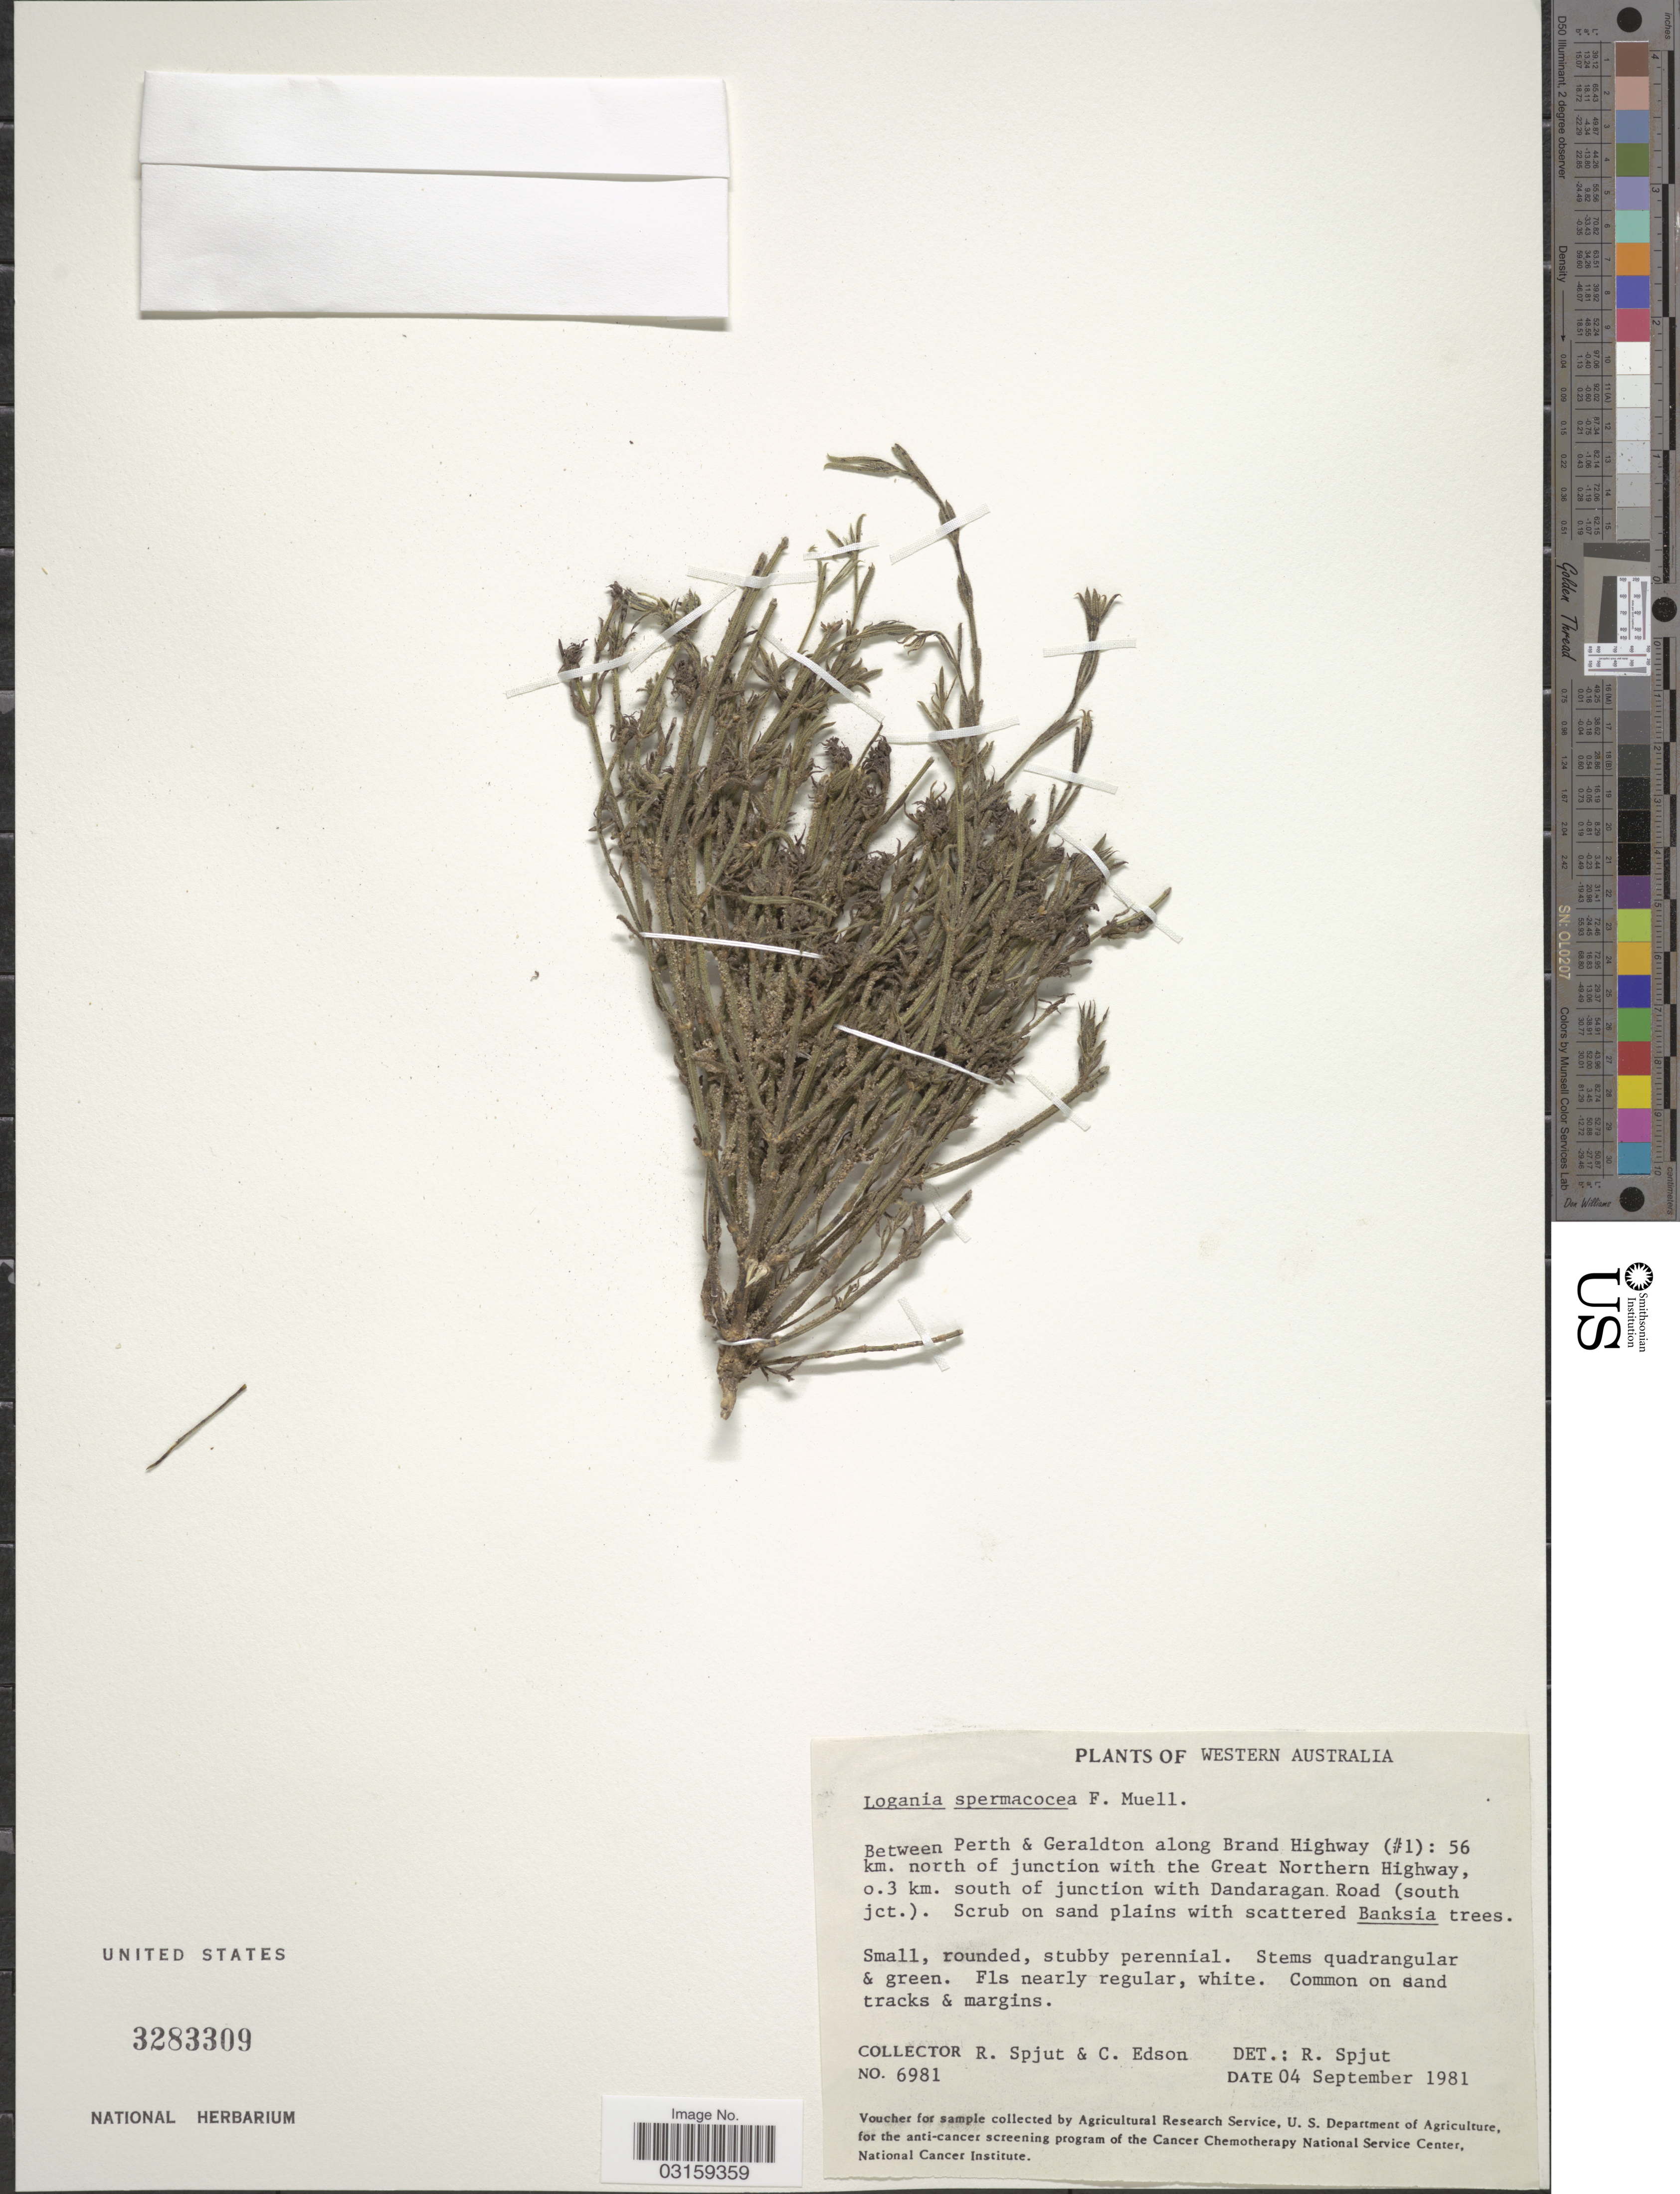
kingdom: Plantae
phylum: Tracheophyta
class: Magnoliopsida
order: Gentianales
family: Loganiaceae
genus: Orianthera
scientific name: Orianthera spermacocea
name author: (F. Muell.) C.S.P. Foster & B.J. Conn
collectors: R. Spjut & C. Edson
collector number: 6981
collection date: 1981-09-04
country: Australia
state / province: Western Australia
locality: Between Perth & Geraldton along Brand Highway (#1): 56 km. north of junction with the Great Northern Highway, 0.3 km. south of junction with Dandaragan Road (south jct.).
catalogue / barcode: US 3283309